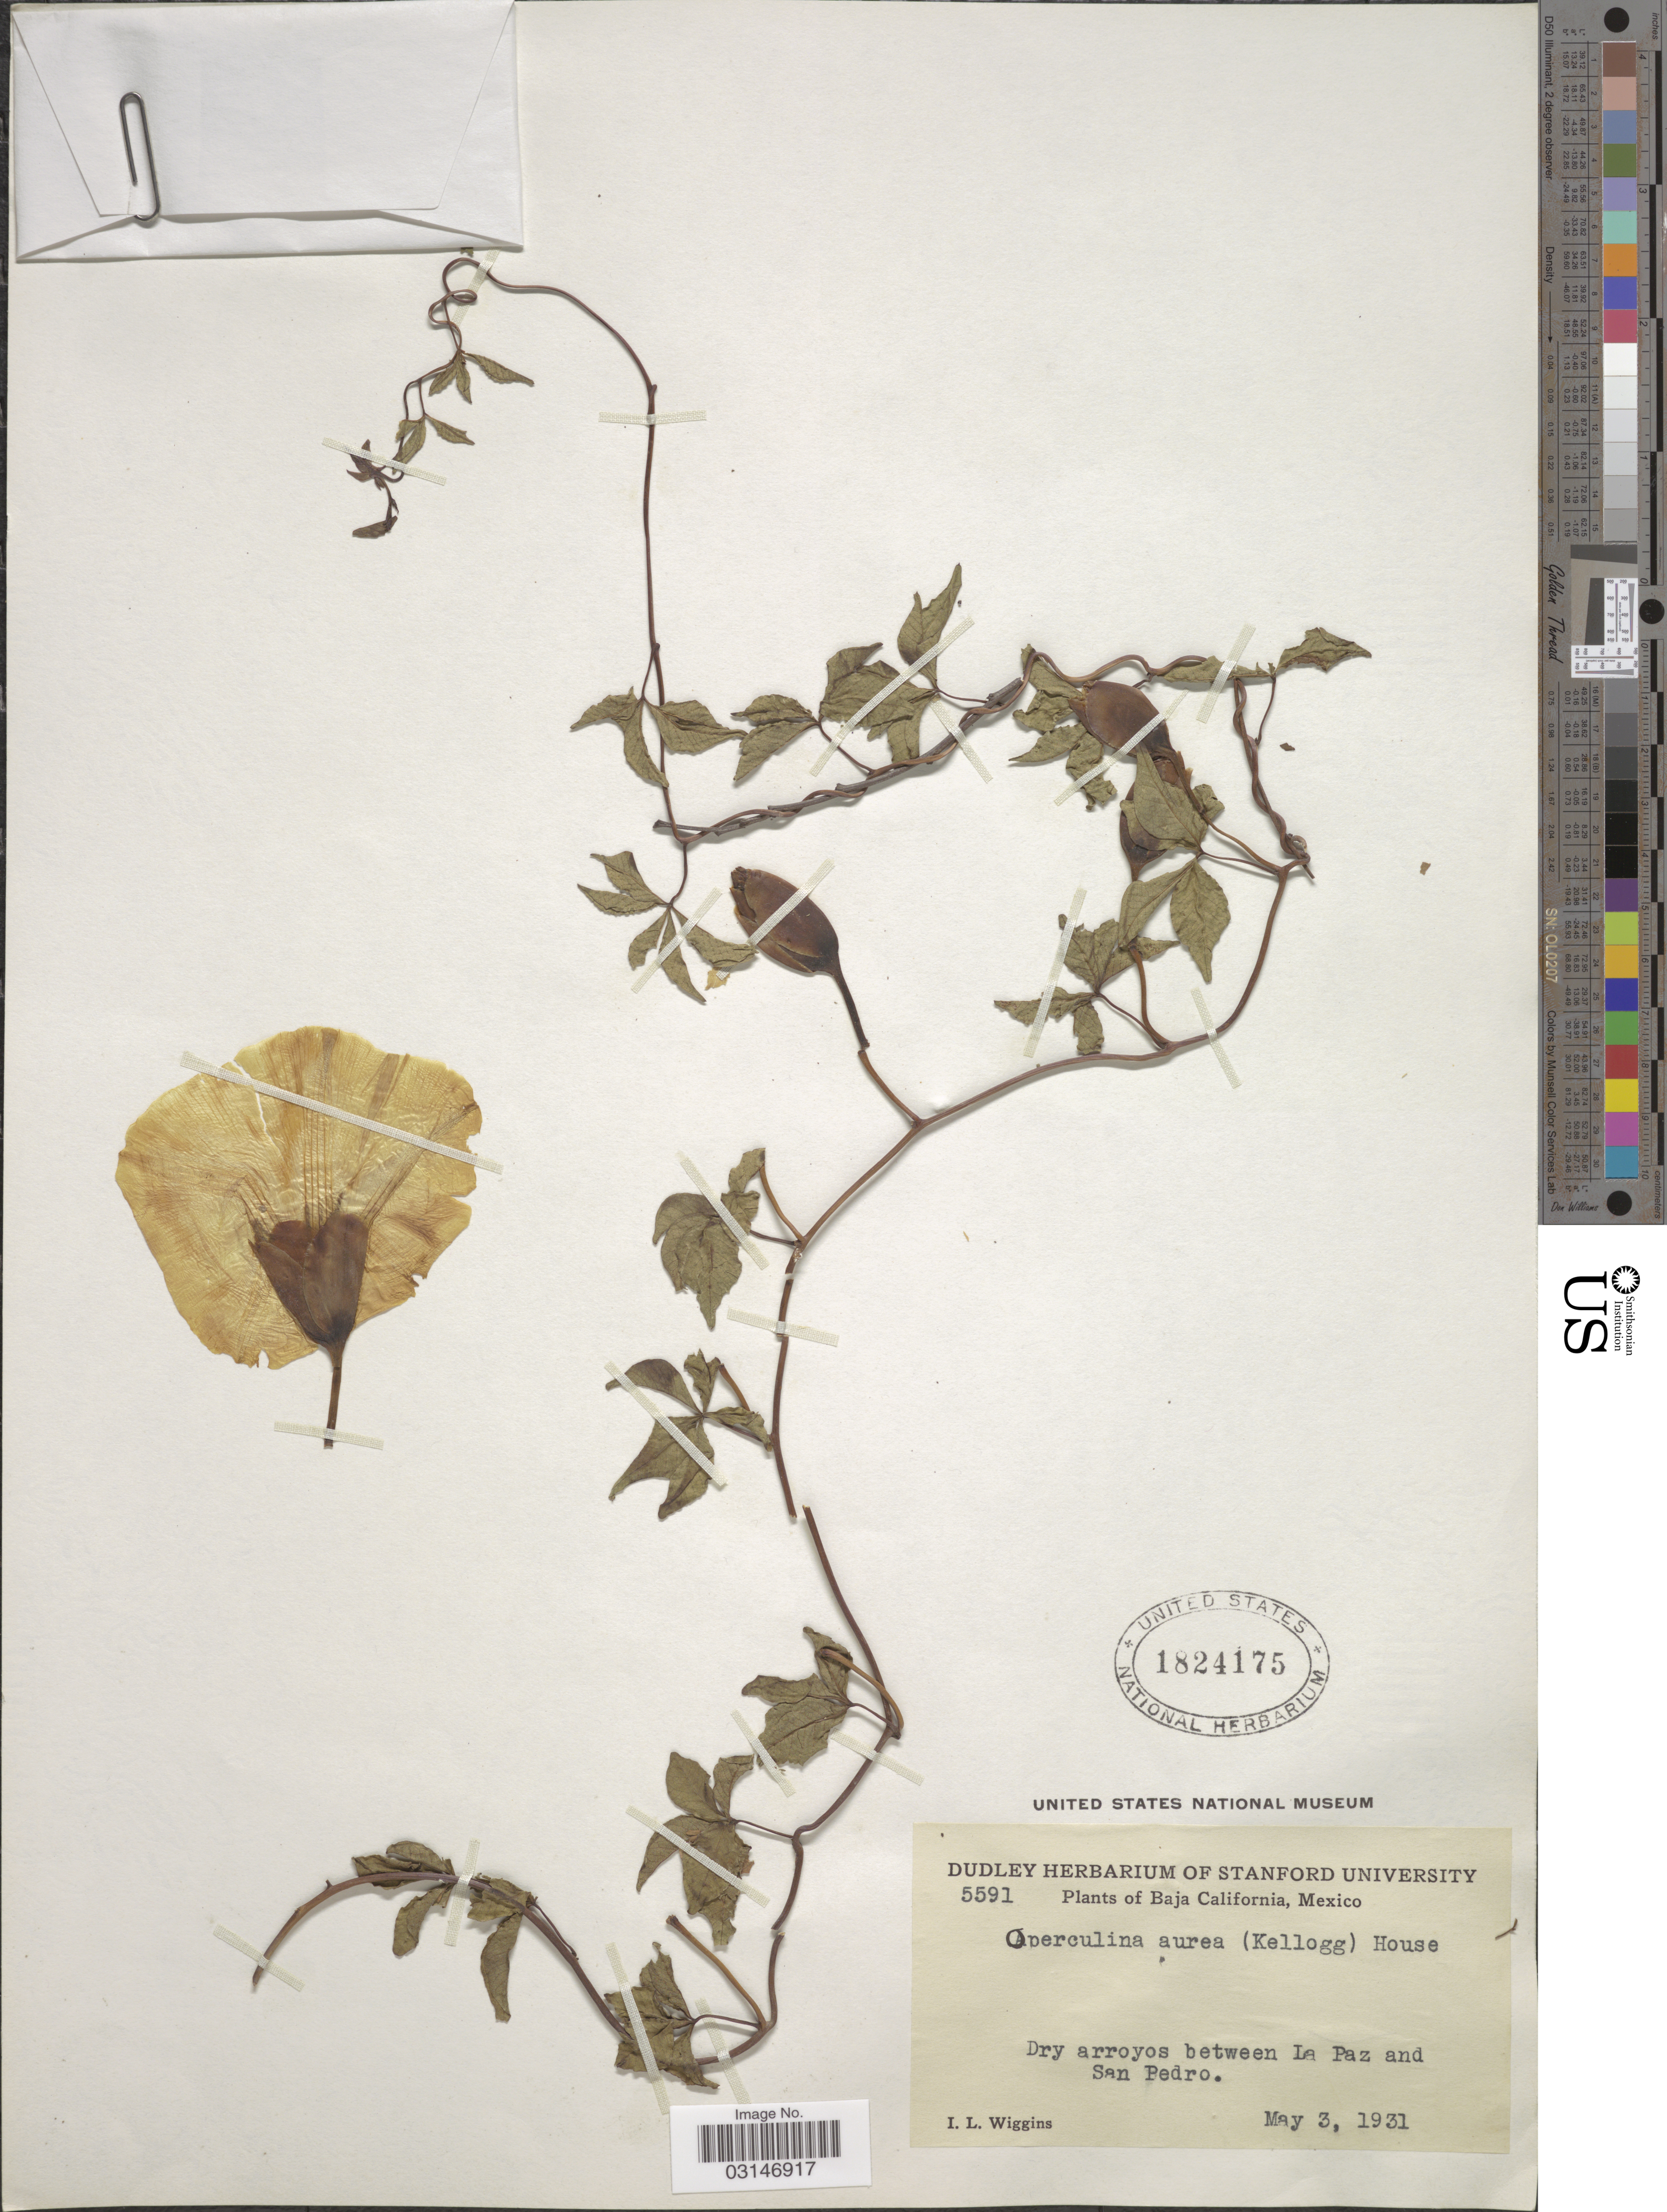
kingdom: Plantae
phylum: Tracheophyta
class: Magnoliopsida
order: Solanales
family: Convolvulaceae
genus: Distimake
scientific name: Distimake aureus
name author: (Kellogg) A. R. Simões & Staples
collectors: I. L. Wiggins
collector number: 5591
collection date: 1931-05-03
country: Mexico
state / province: Baja California Sur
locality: Dry arroyos between La Paz and San Pedro.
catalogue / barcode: US 1824175